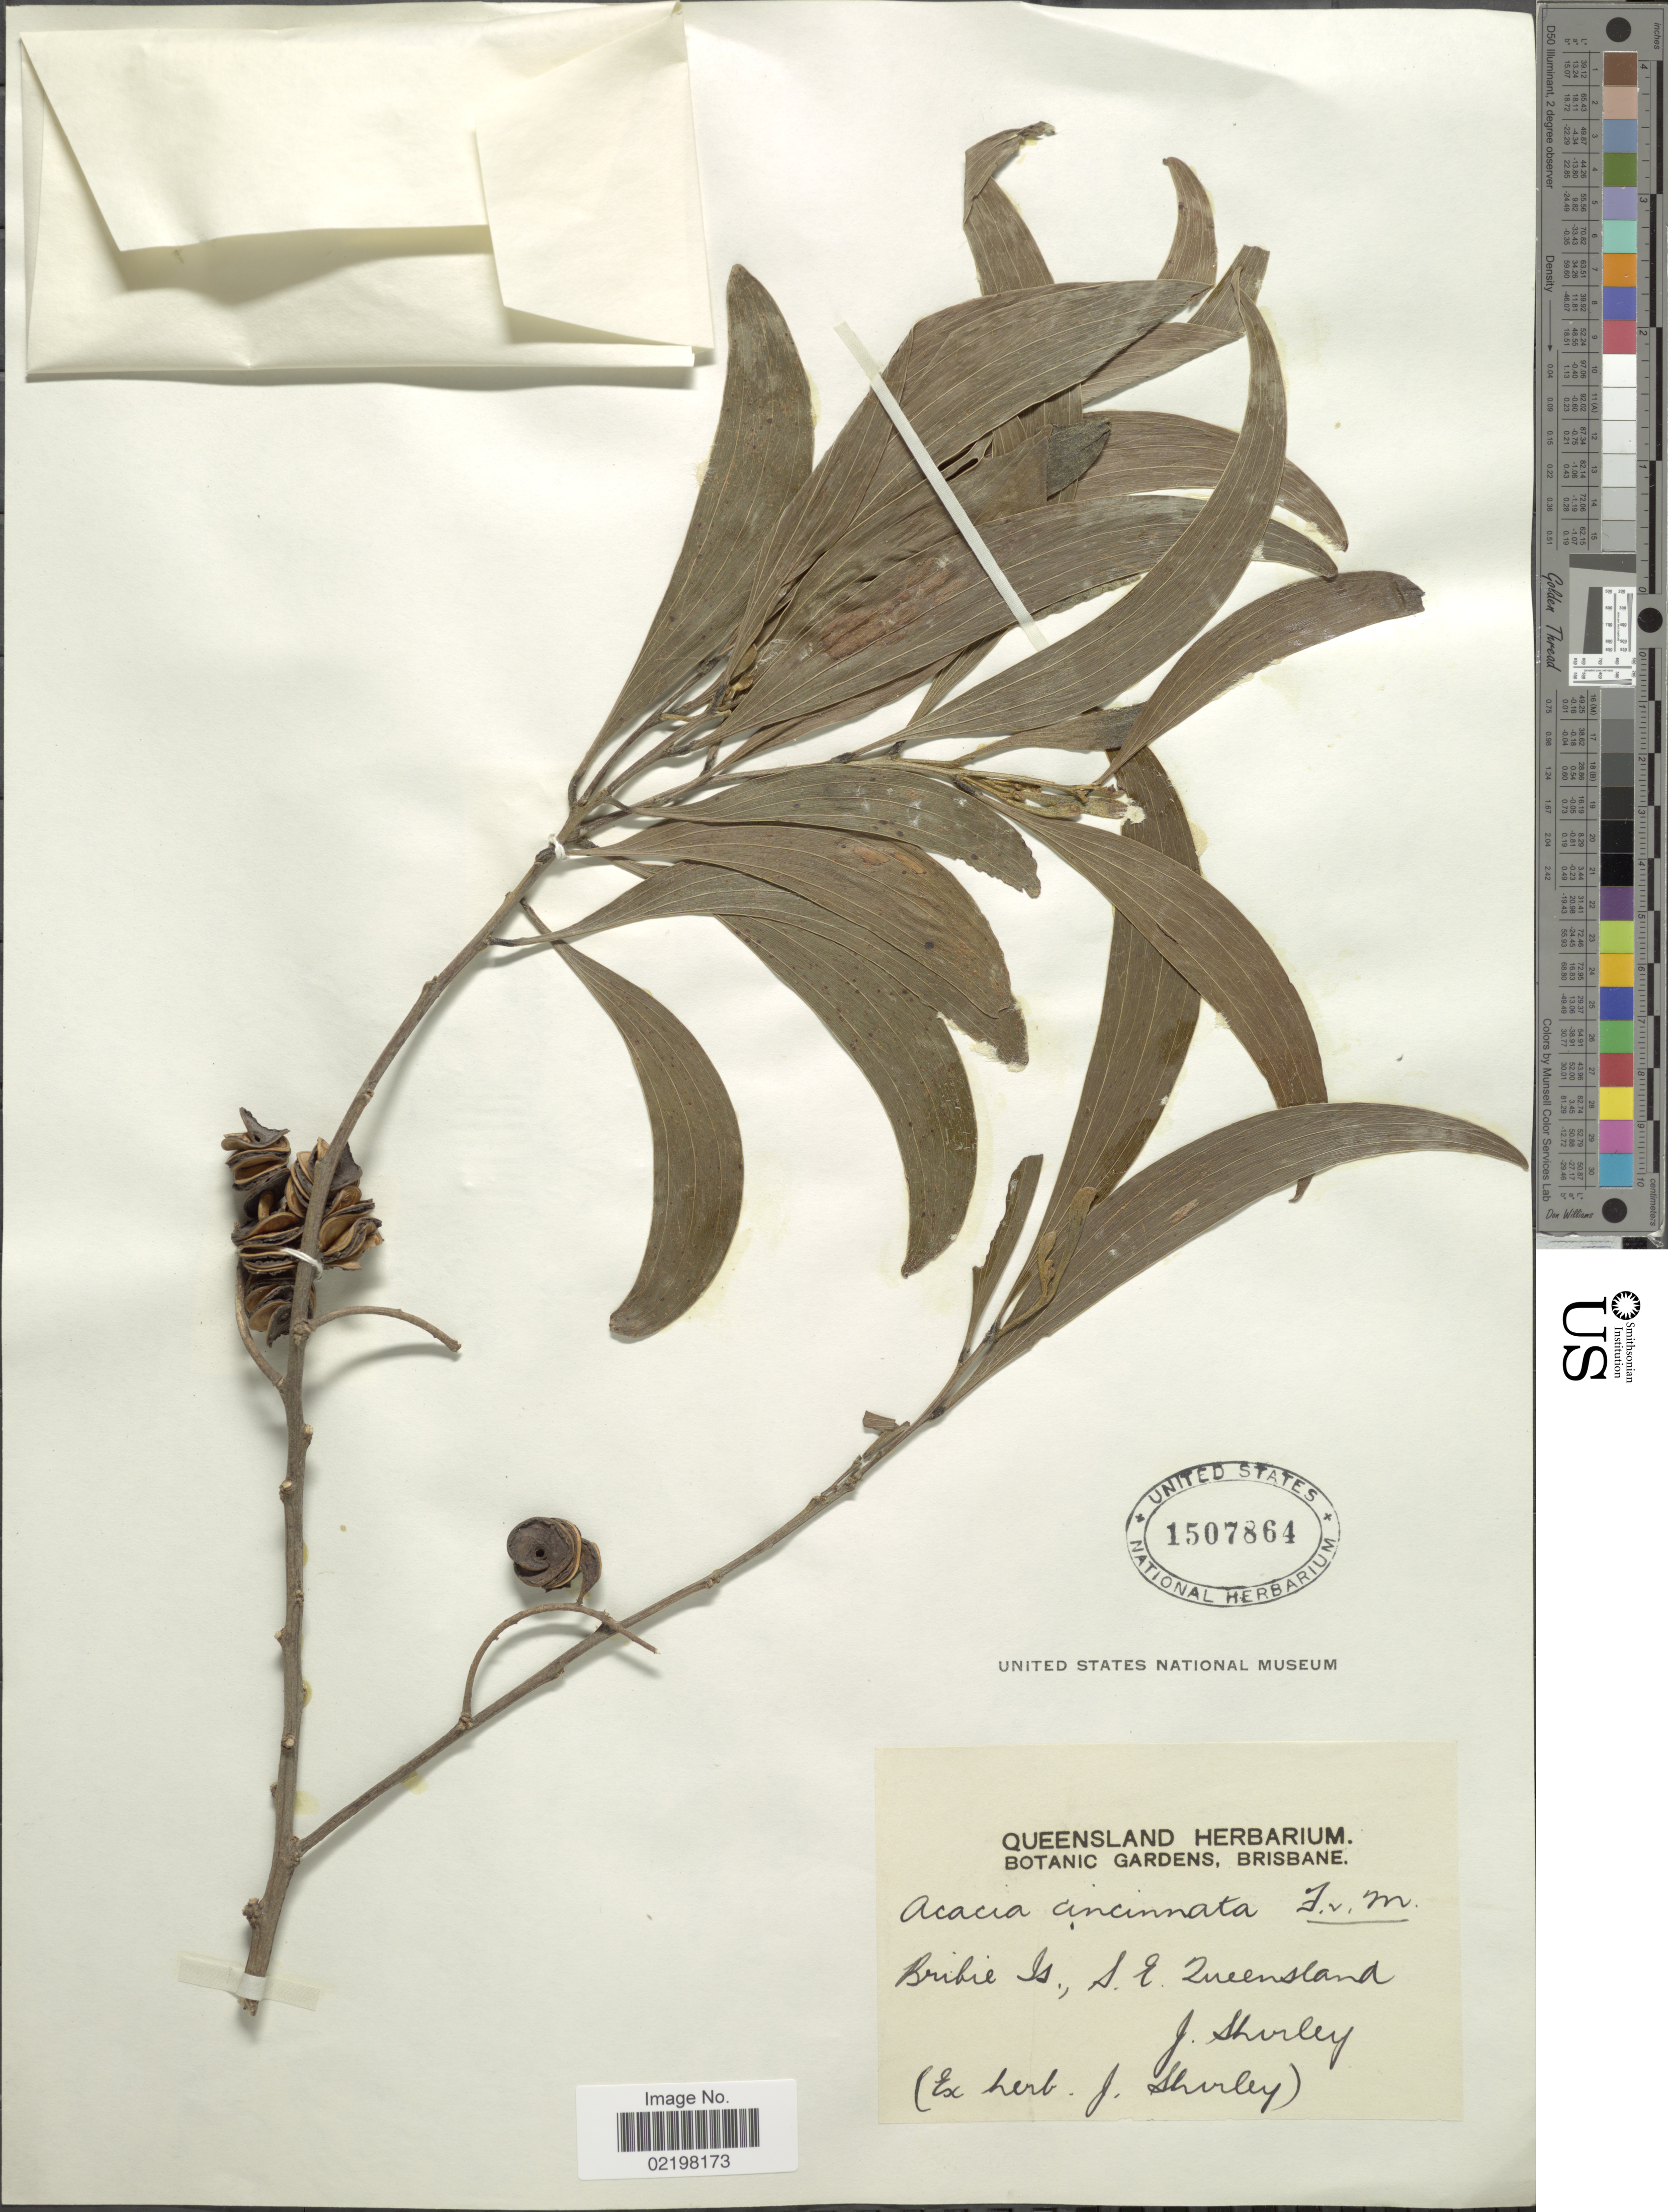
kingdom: Plantae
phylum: Tracheophyta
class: Magnoliopsida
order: Fabales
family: Fabaceae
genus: Acacia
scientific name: Acacia cincinnata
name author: F. Muell.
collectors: J. Shirley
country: Australia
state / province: Queensland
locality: Bribie Is., S.E. Queensland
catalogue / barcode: US 1507864